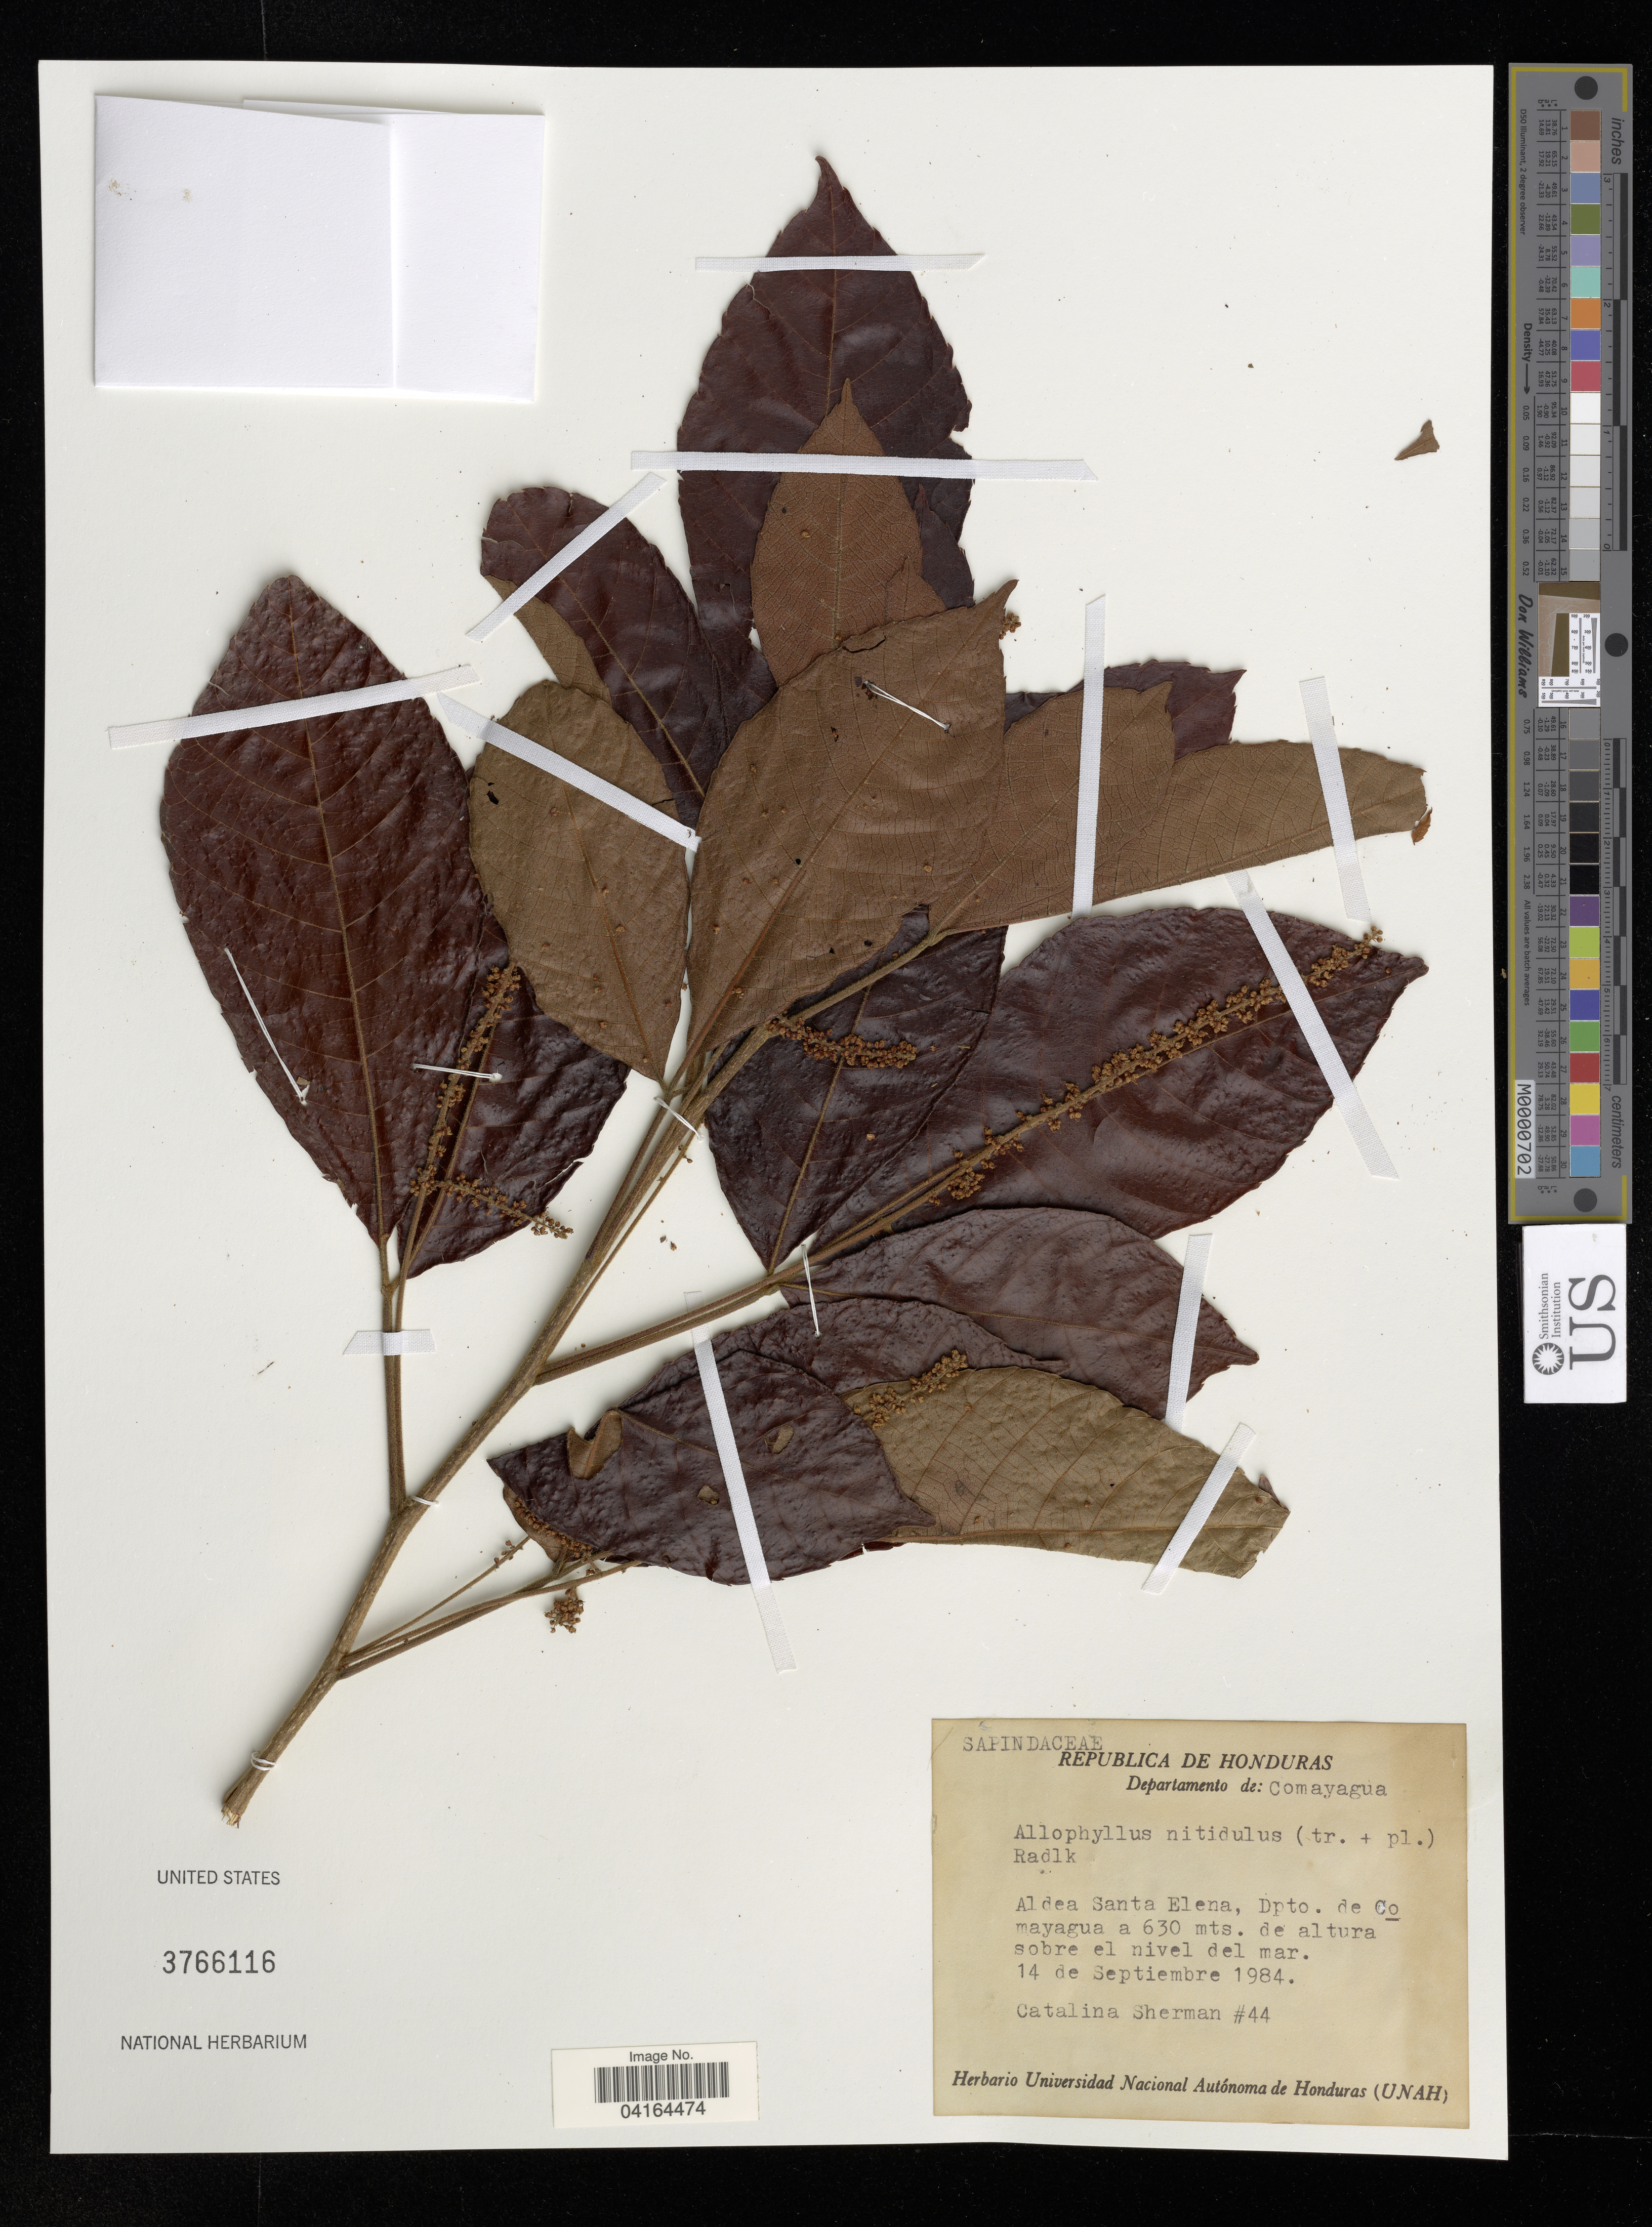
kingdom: Plantae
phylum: Tracheophyta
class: Magnoliopsida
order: Sapindales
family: Sapindaceae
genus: Allophylus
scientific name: Allophylus cominia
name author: (L.) Sw.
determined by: Acevedo-Rodriguez, P., (US), Smithsonian Institution - National Museum of Natural History (UNITED STATES)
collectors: C. Sherman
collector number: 44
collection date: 1984-09-14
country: Honduras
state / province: Comayagua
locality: Departamento de: Comayagua. Aldea Santa Elena, Dpto. de Co mayagua a 630 mts. de altura sobre el nivel del mar.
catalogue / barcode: US 3766116